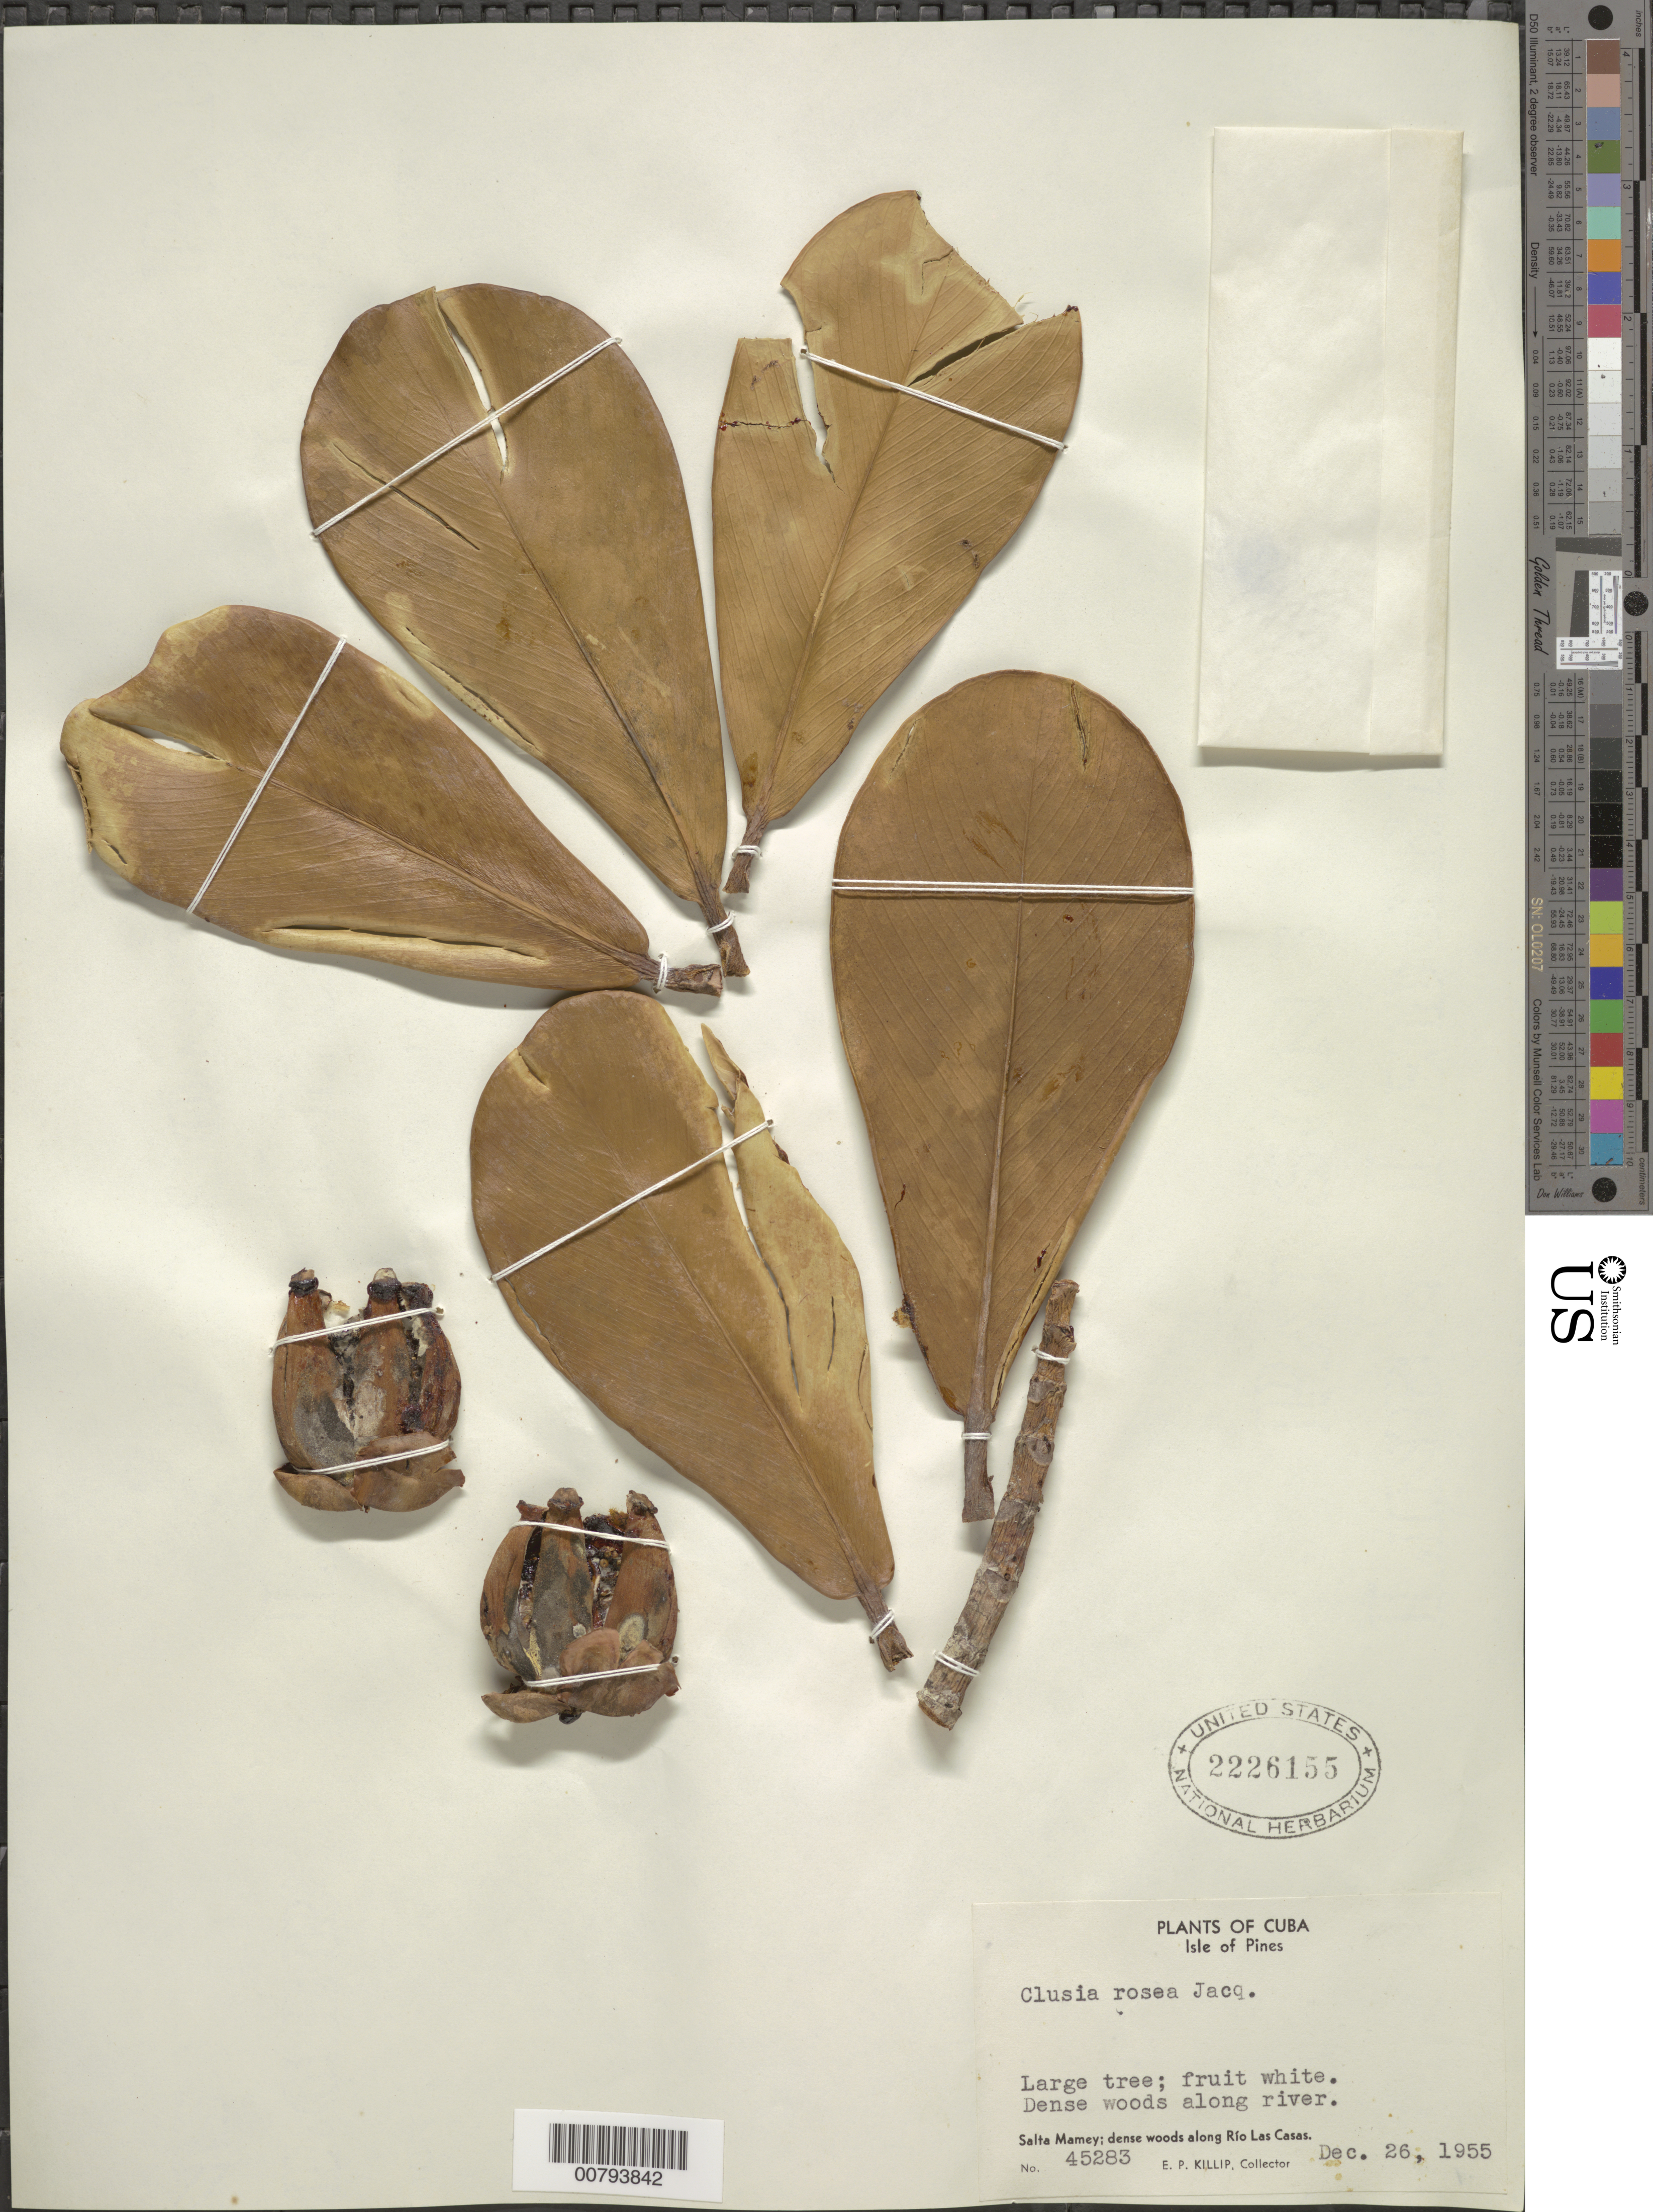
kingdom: Plantae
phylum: Tracheophyta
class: Magnoliopsida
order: Malpighiales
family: Clusiaceae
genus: Clusia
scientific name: Clusia rosea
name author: Jacq.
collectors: E. P. Killip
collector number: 45283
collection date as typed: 26 Dec 1955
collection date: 1955-12-26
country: Cuba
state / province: Isla de La Juventud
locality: Salta mamey;along Rio casas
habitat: Dense woods along river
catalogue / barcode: US 2226155